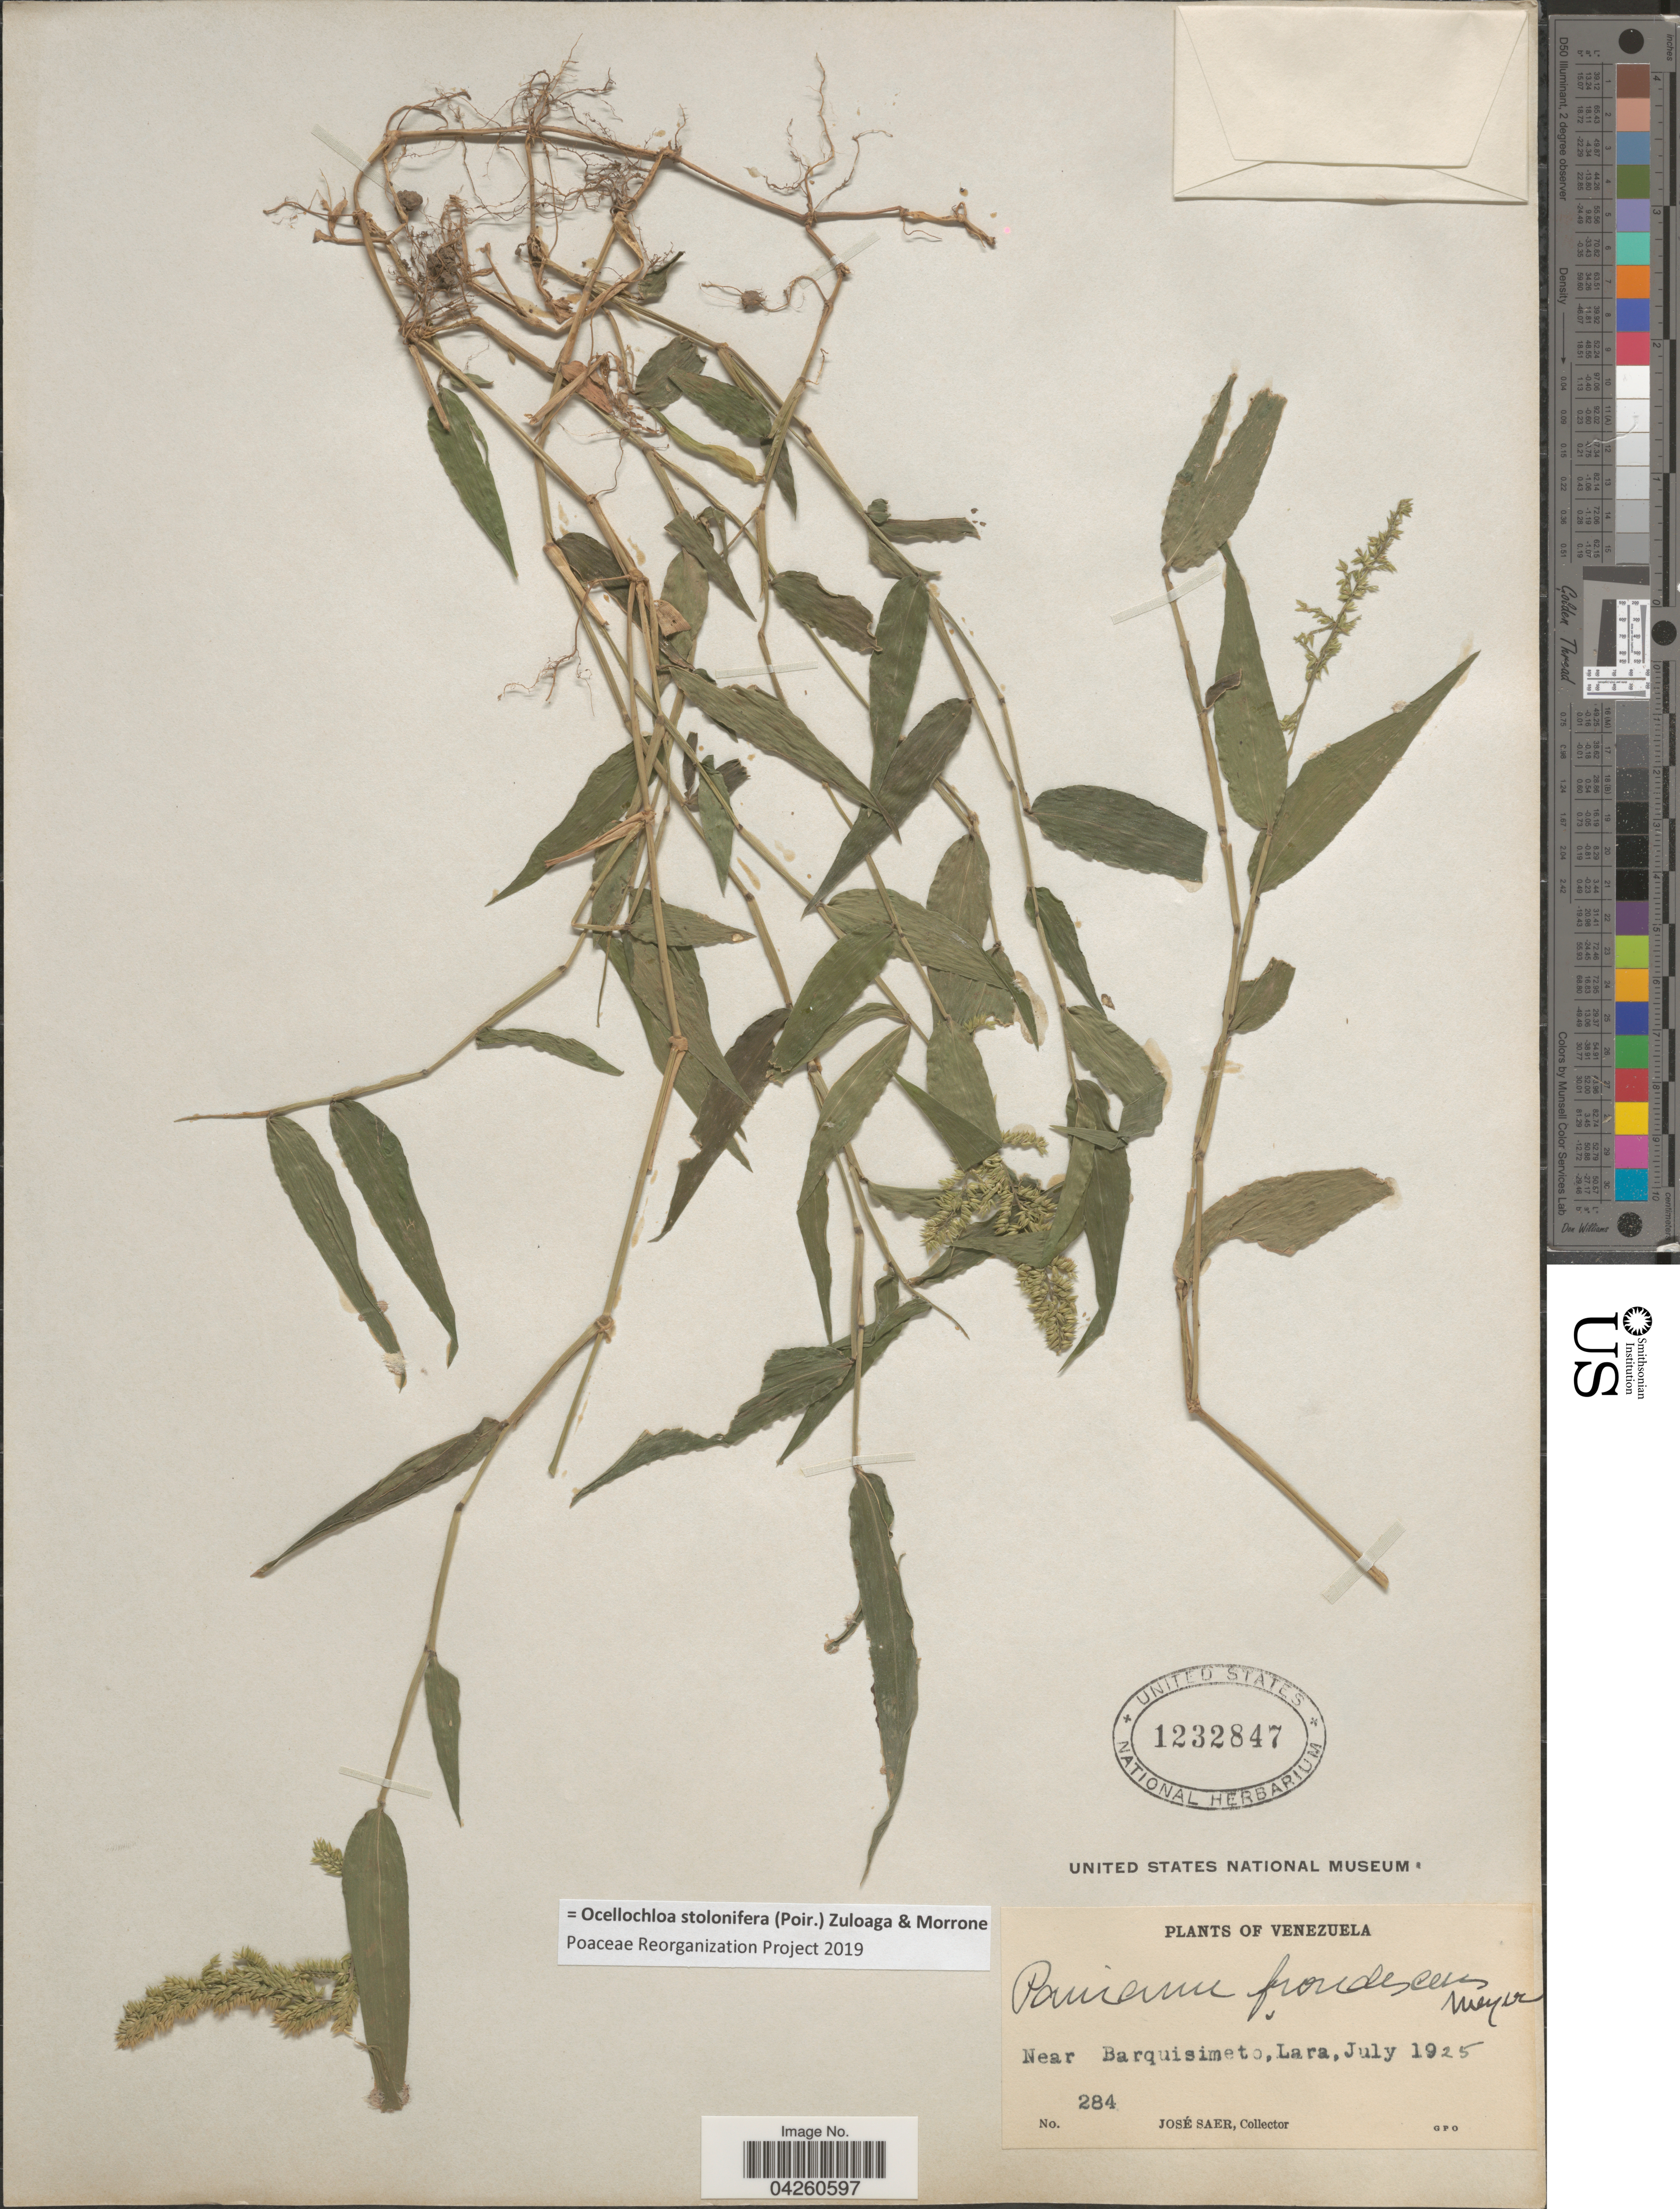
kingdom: Plantae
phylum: Tracheophyta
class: Liliopsida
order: Poales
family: Poaceae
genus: Ocellochloa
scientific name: Ocellochloa stolonifera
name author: (Poir.) Zuloaga & Morrone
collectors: J. Saer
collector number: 284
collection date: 1925-07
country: Venezuela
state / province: Lara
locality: Near Barquisimeto.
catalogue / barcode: US 1232847